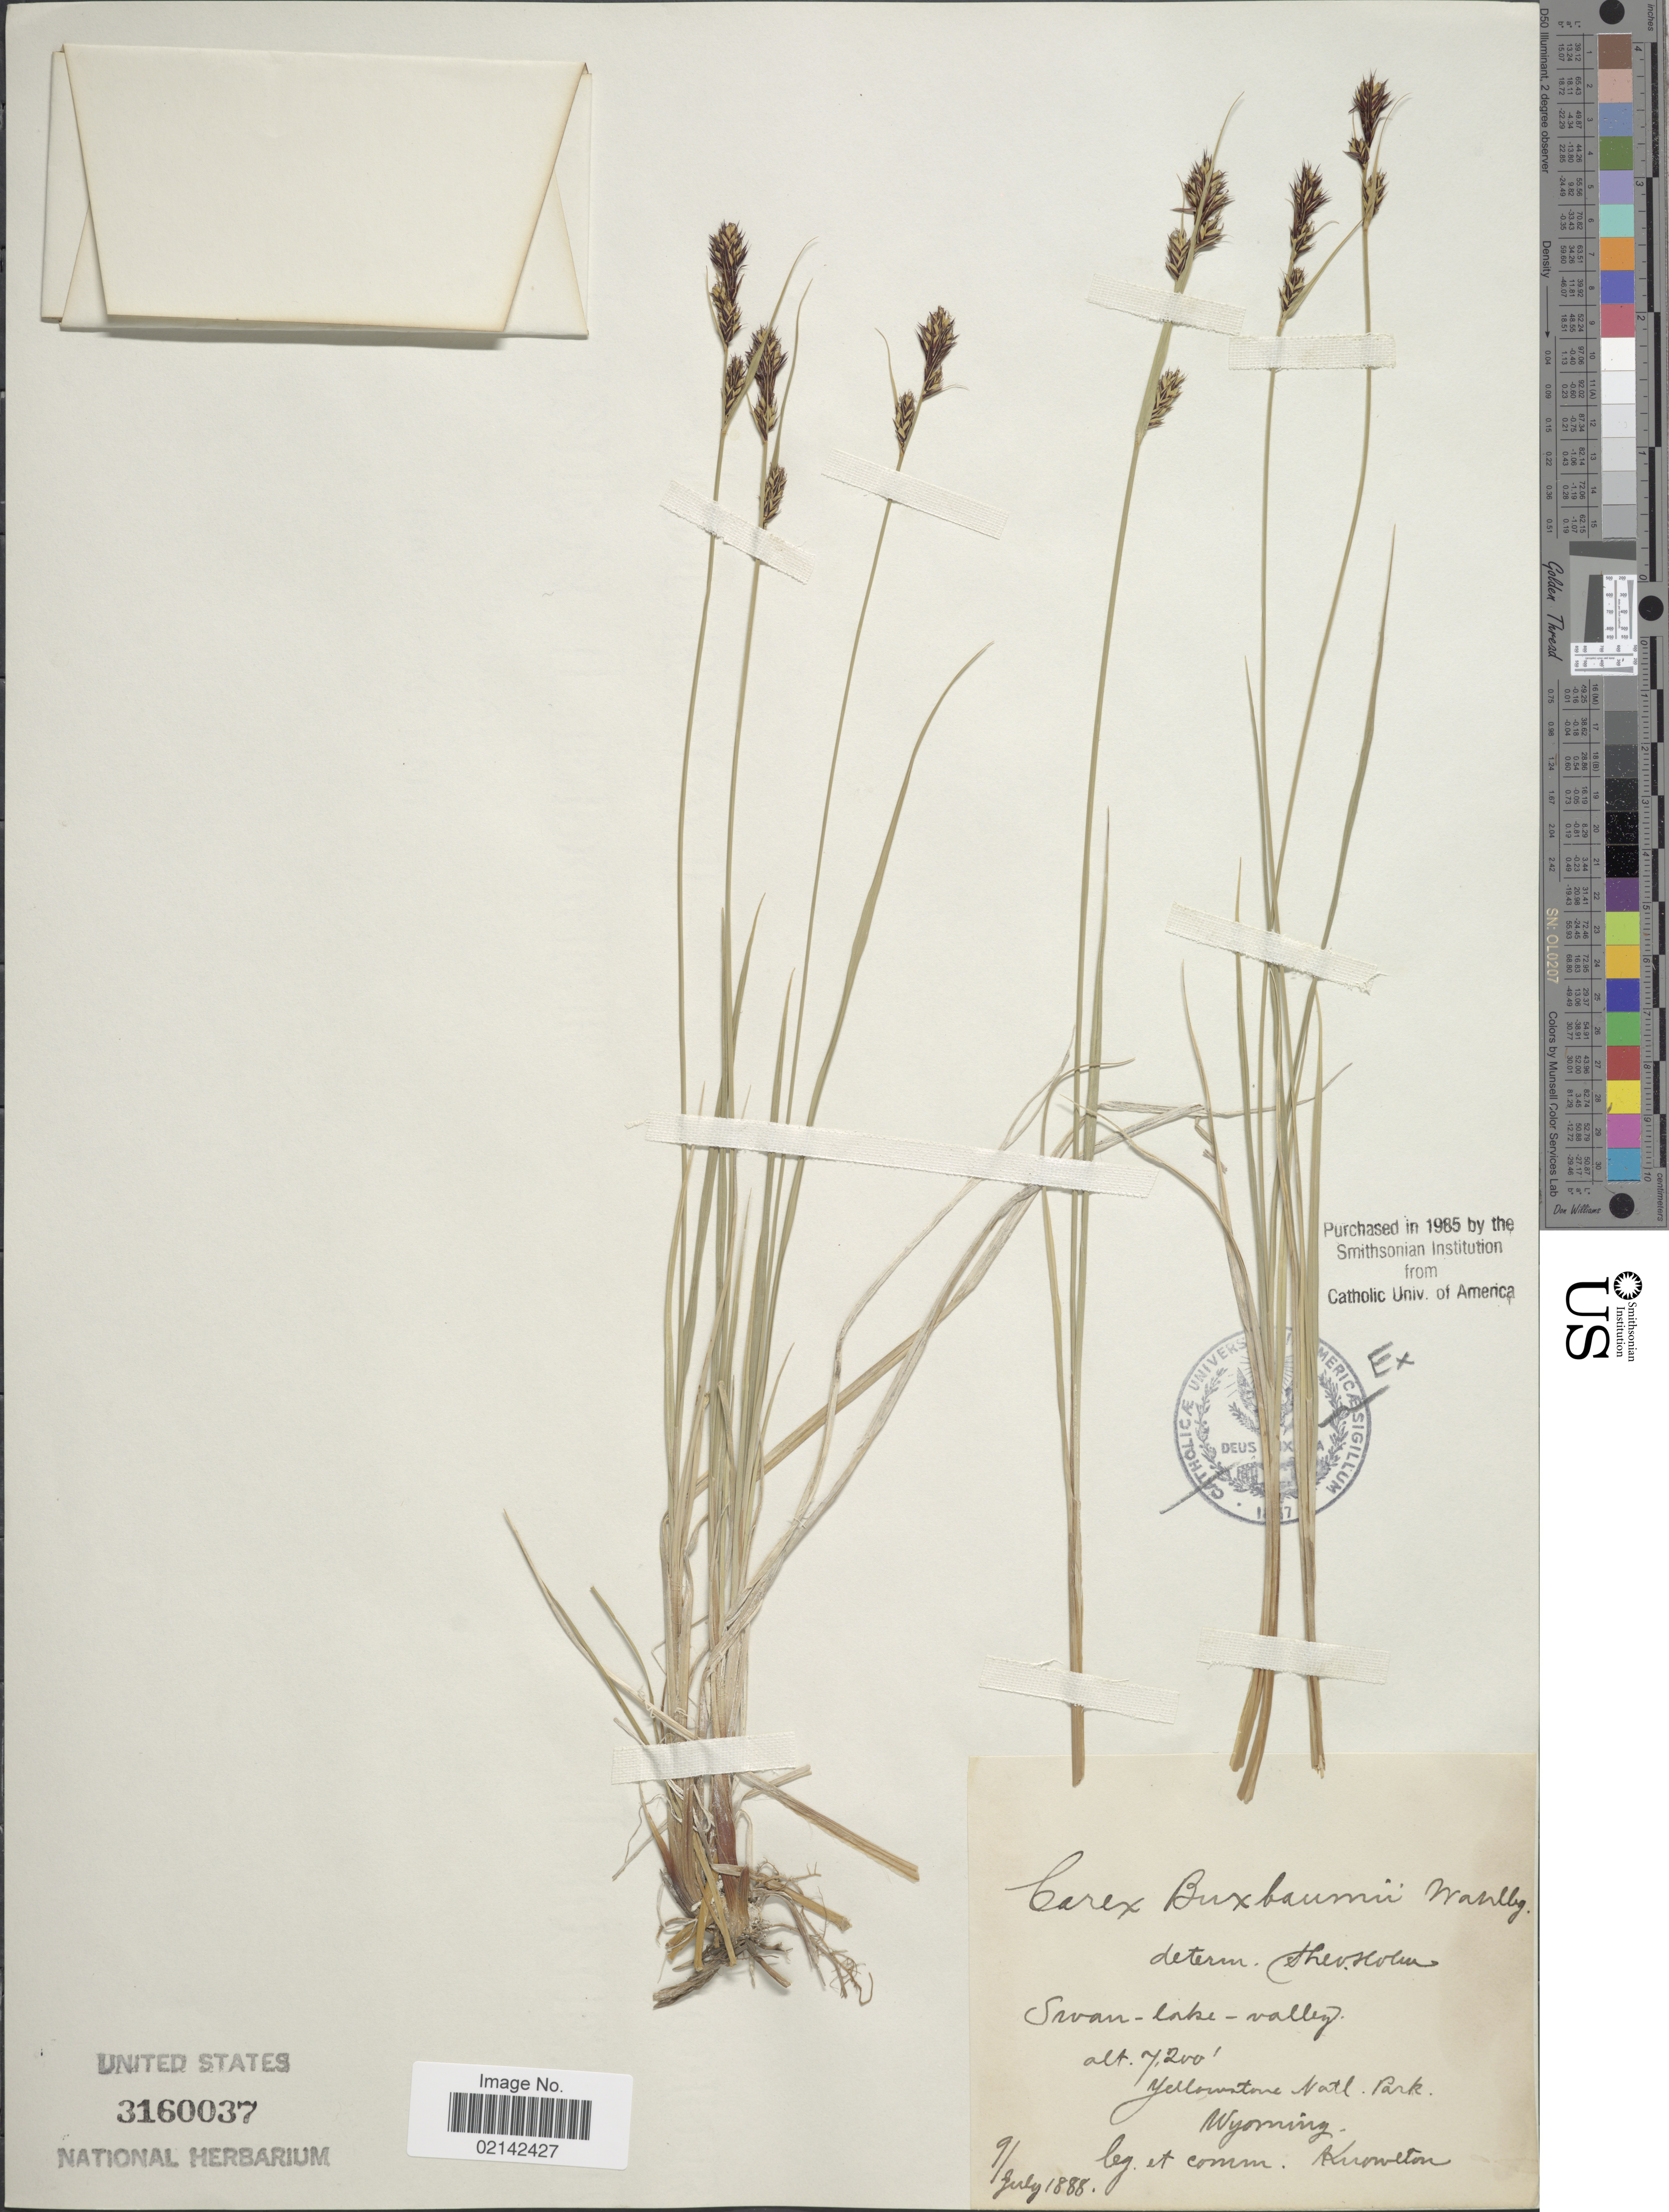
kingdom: Plantae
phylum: Tracheophyta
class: Liliopsida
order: Poales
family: Cyperaceae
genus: Carex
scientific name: Carex buxbaumii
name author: Wahlenb.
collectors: -. Knowlton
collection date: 1888-07-09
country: United States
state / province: Wyoming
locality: Swan lake valley, Yellowstone Natl. Park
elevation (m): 2195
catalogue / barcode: US 3160037